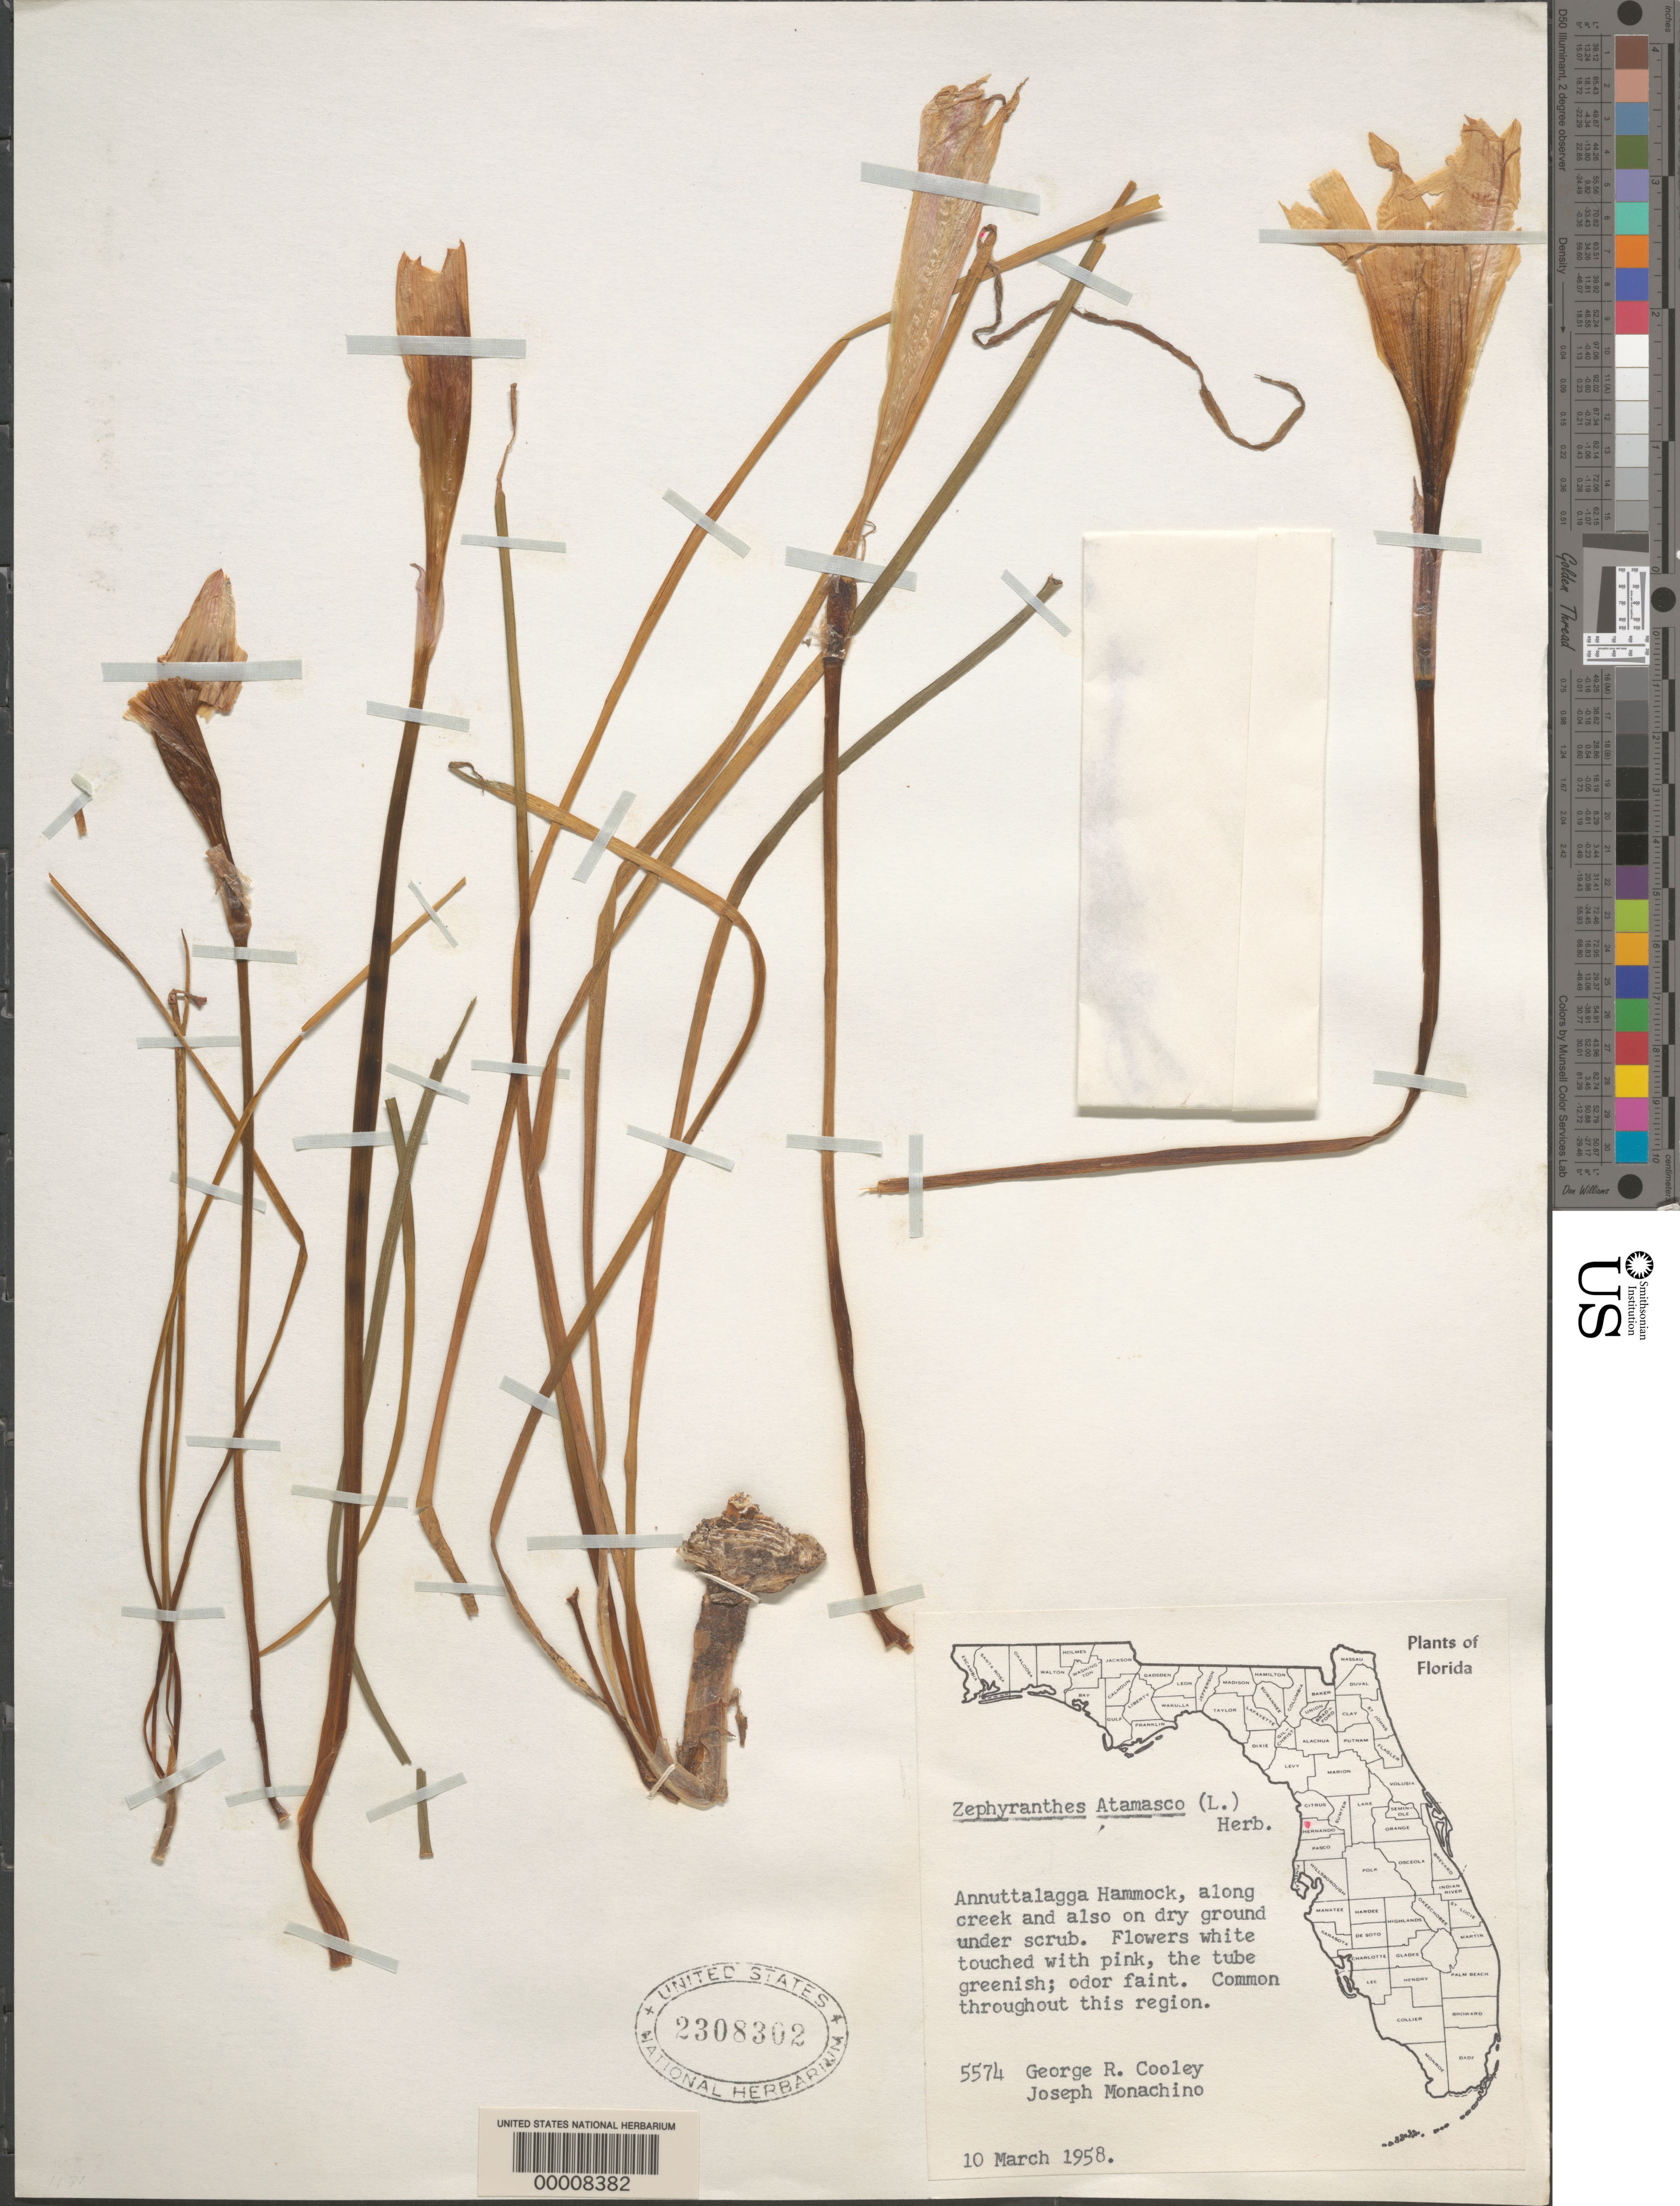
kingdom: Plantae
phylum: Tracheophyta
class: Liliopsida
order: Asparagales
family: Amaryllidaceae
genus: Zephyranthes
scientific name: Zephyranthes atamasco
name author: (L.) Herb.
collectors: G. R. Cooley & J. V. Monachino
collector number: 5574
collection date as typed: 10 Mar 1958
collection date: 1958-03-10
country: United States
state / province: Florida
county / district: Hernando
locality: Annuttalagga hammock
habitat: Along creek and also on dry ground under scrub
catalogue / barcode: US 2308302